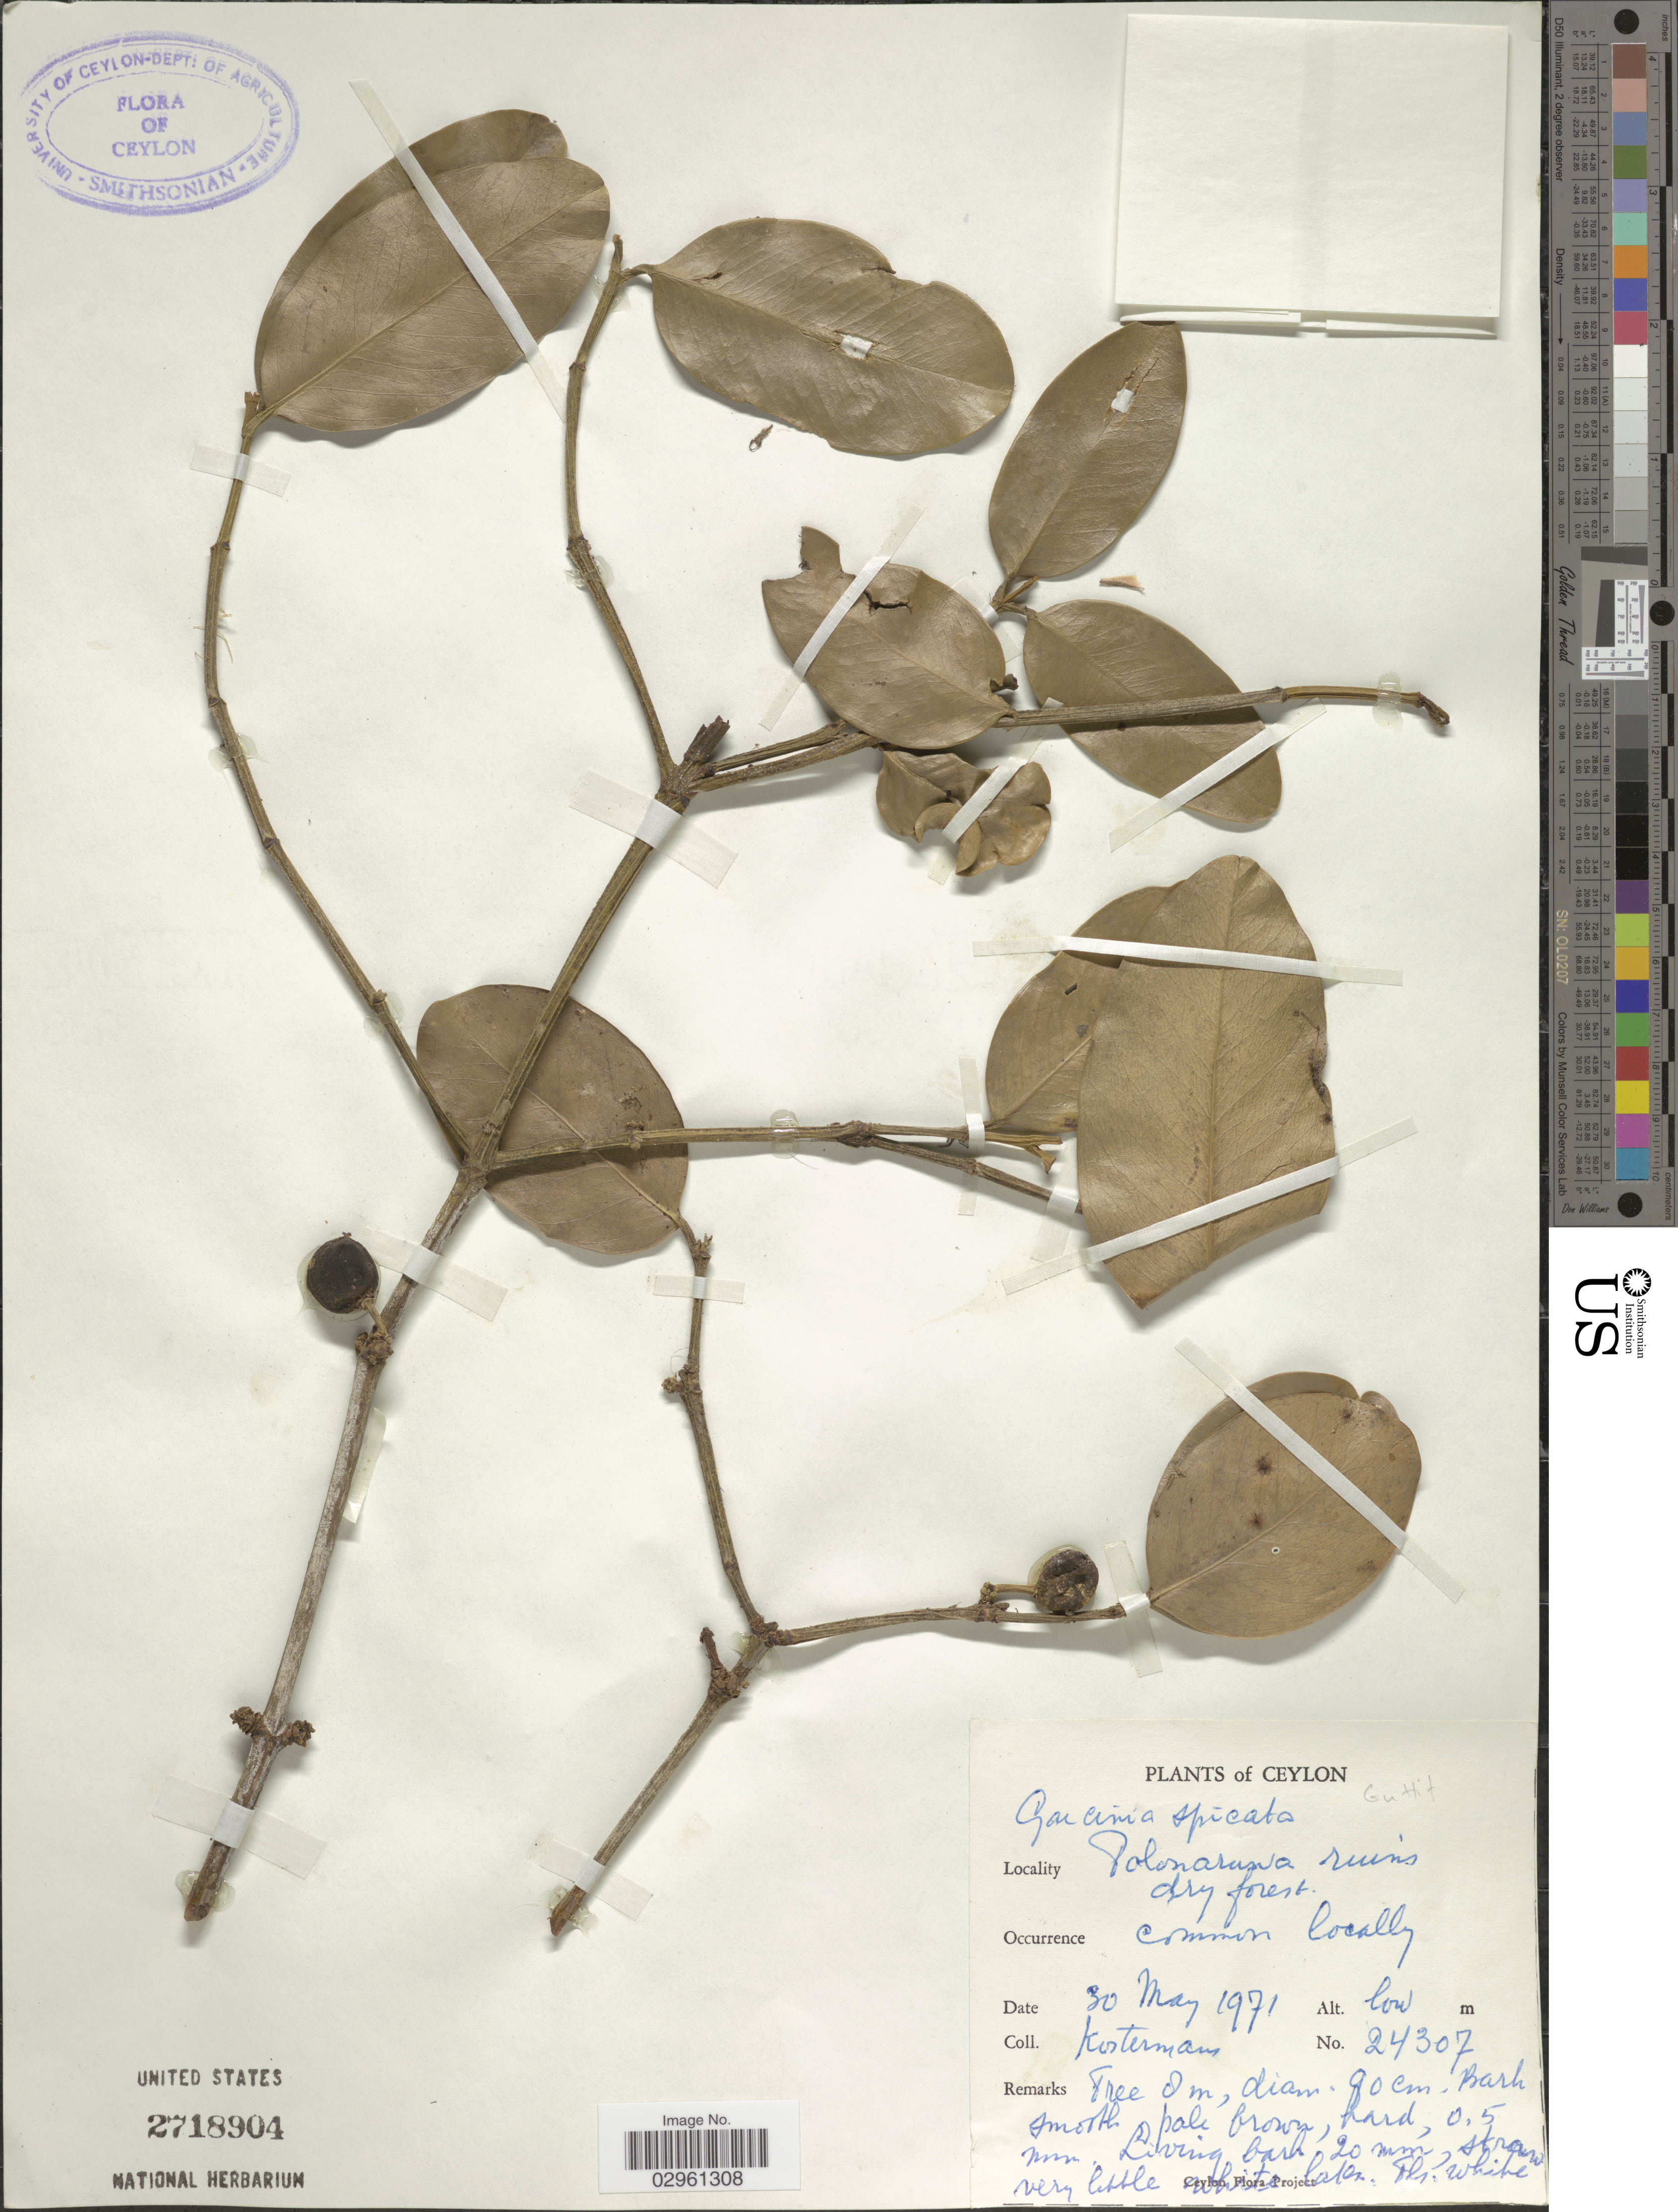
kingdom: Plantae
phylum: Tracheophyta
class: Magnoliopsida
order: Malpighiales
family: Clusiaceae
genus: Garcinia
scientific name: Garcinia spicata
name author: Hook. f.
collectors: Kostermans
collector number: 24307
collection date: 1971-05-30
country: Sri Lanka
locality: Ceylon. Polonaruwa ruins.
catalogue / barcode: US 2718904